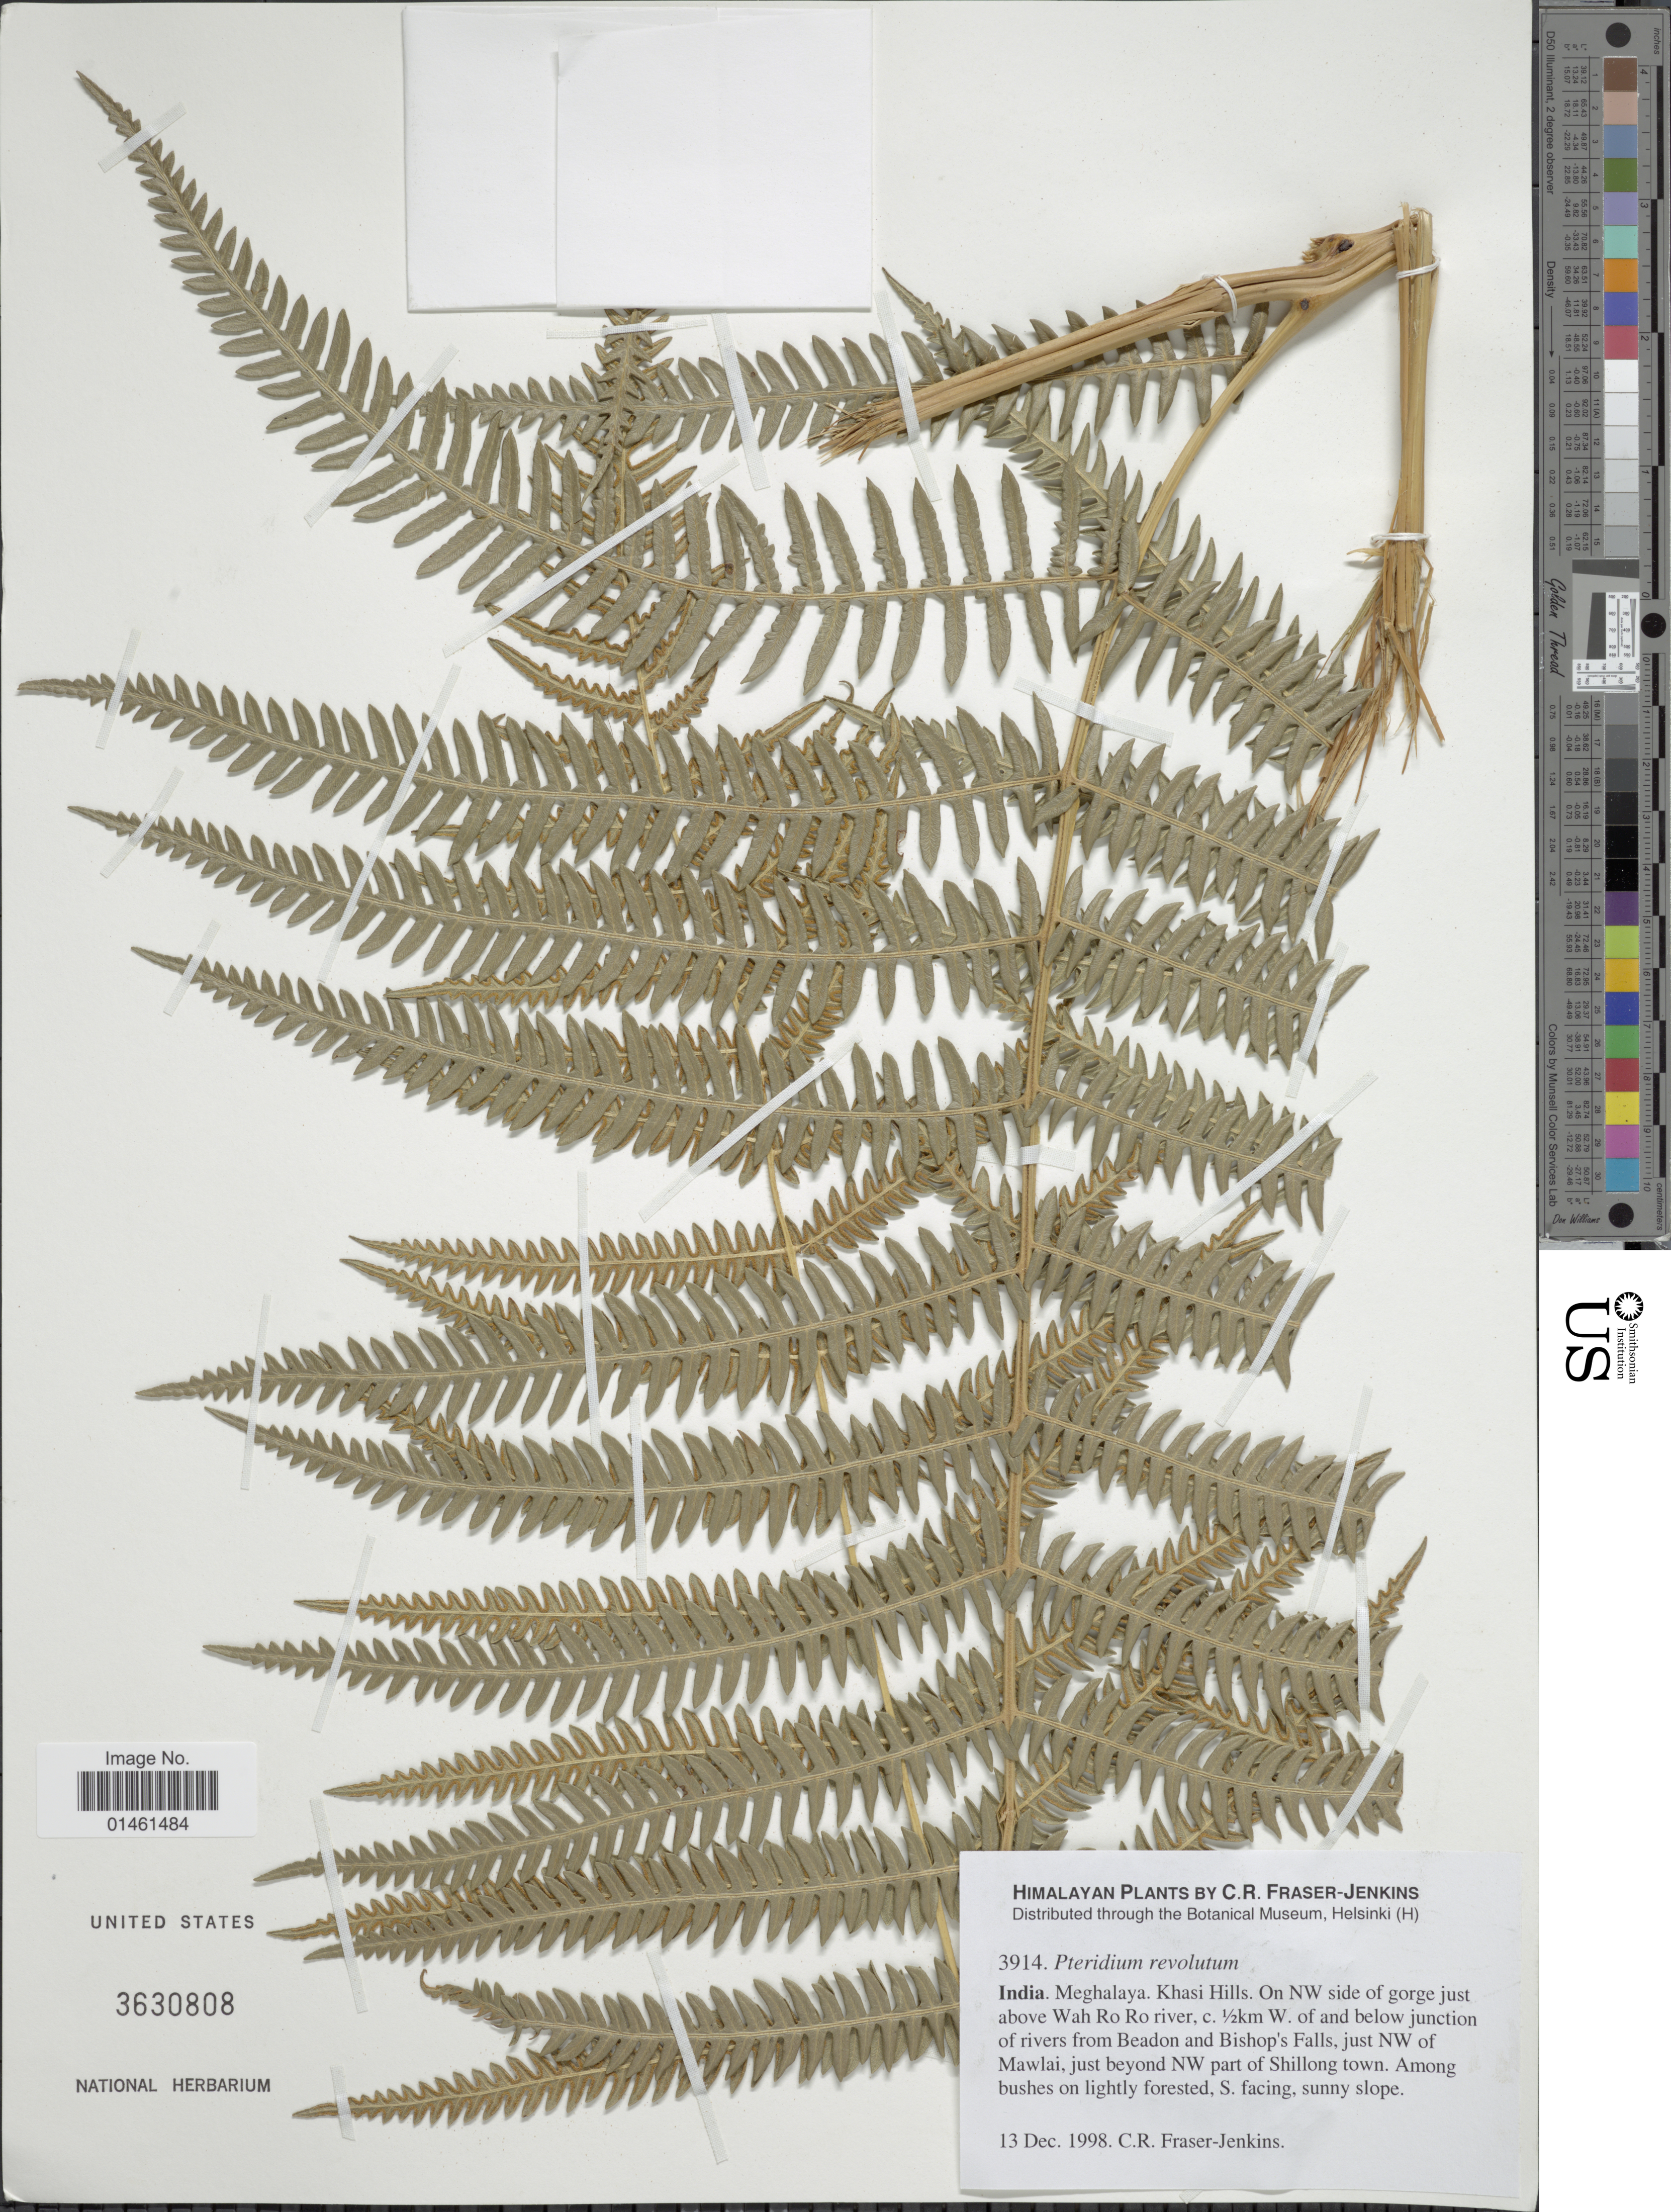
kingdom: Plantae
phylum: Tracheophyta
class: Polypodiopsida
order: Polypodiales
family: Dennstaedtiaceae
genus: Pteridium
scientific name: Pteridium aquilinum var. wightianum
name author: (J. Agardh) R.M. Tryon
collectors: C. R. Fraser-Jenkins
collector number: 3914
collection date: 1998-12-13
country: India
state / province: Meghalaya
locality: India, Meghalaya, Khasi Hills, on NW side off gorge just above Wah Ro Ro river, c. ½km W. of and below junction of rivers from Beadon and Bishop's falls, just NW of Mawlai, just beyond NW part of Shillong town among bushes on lightly forested S. facing sunny slope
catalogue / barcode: US 3630808